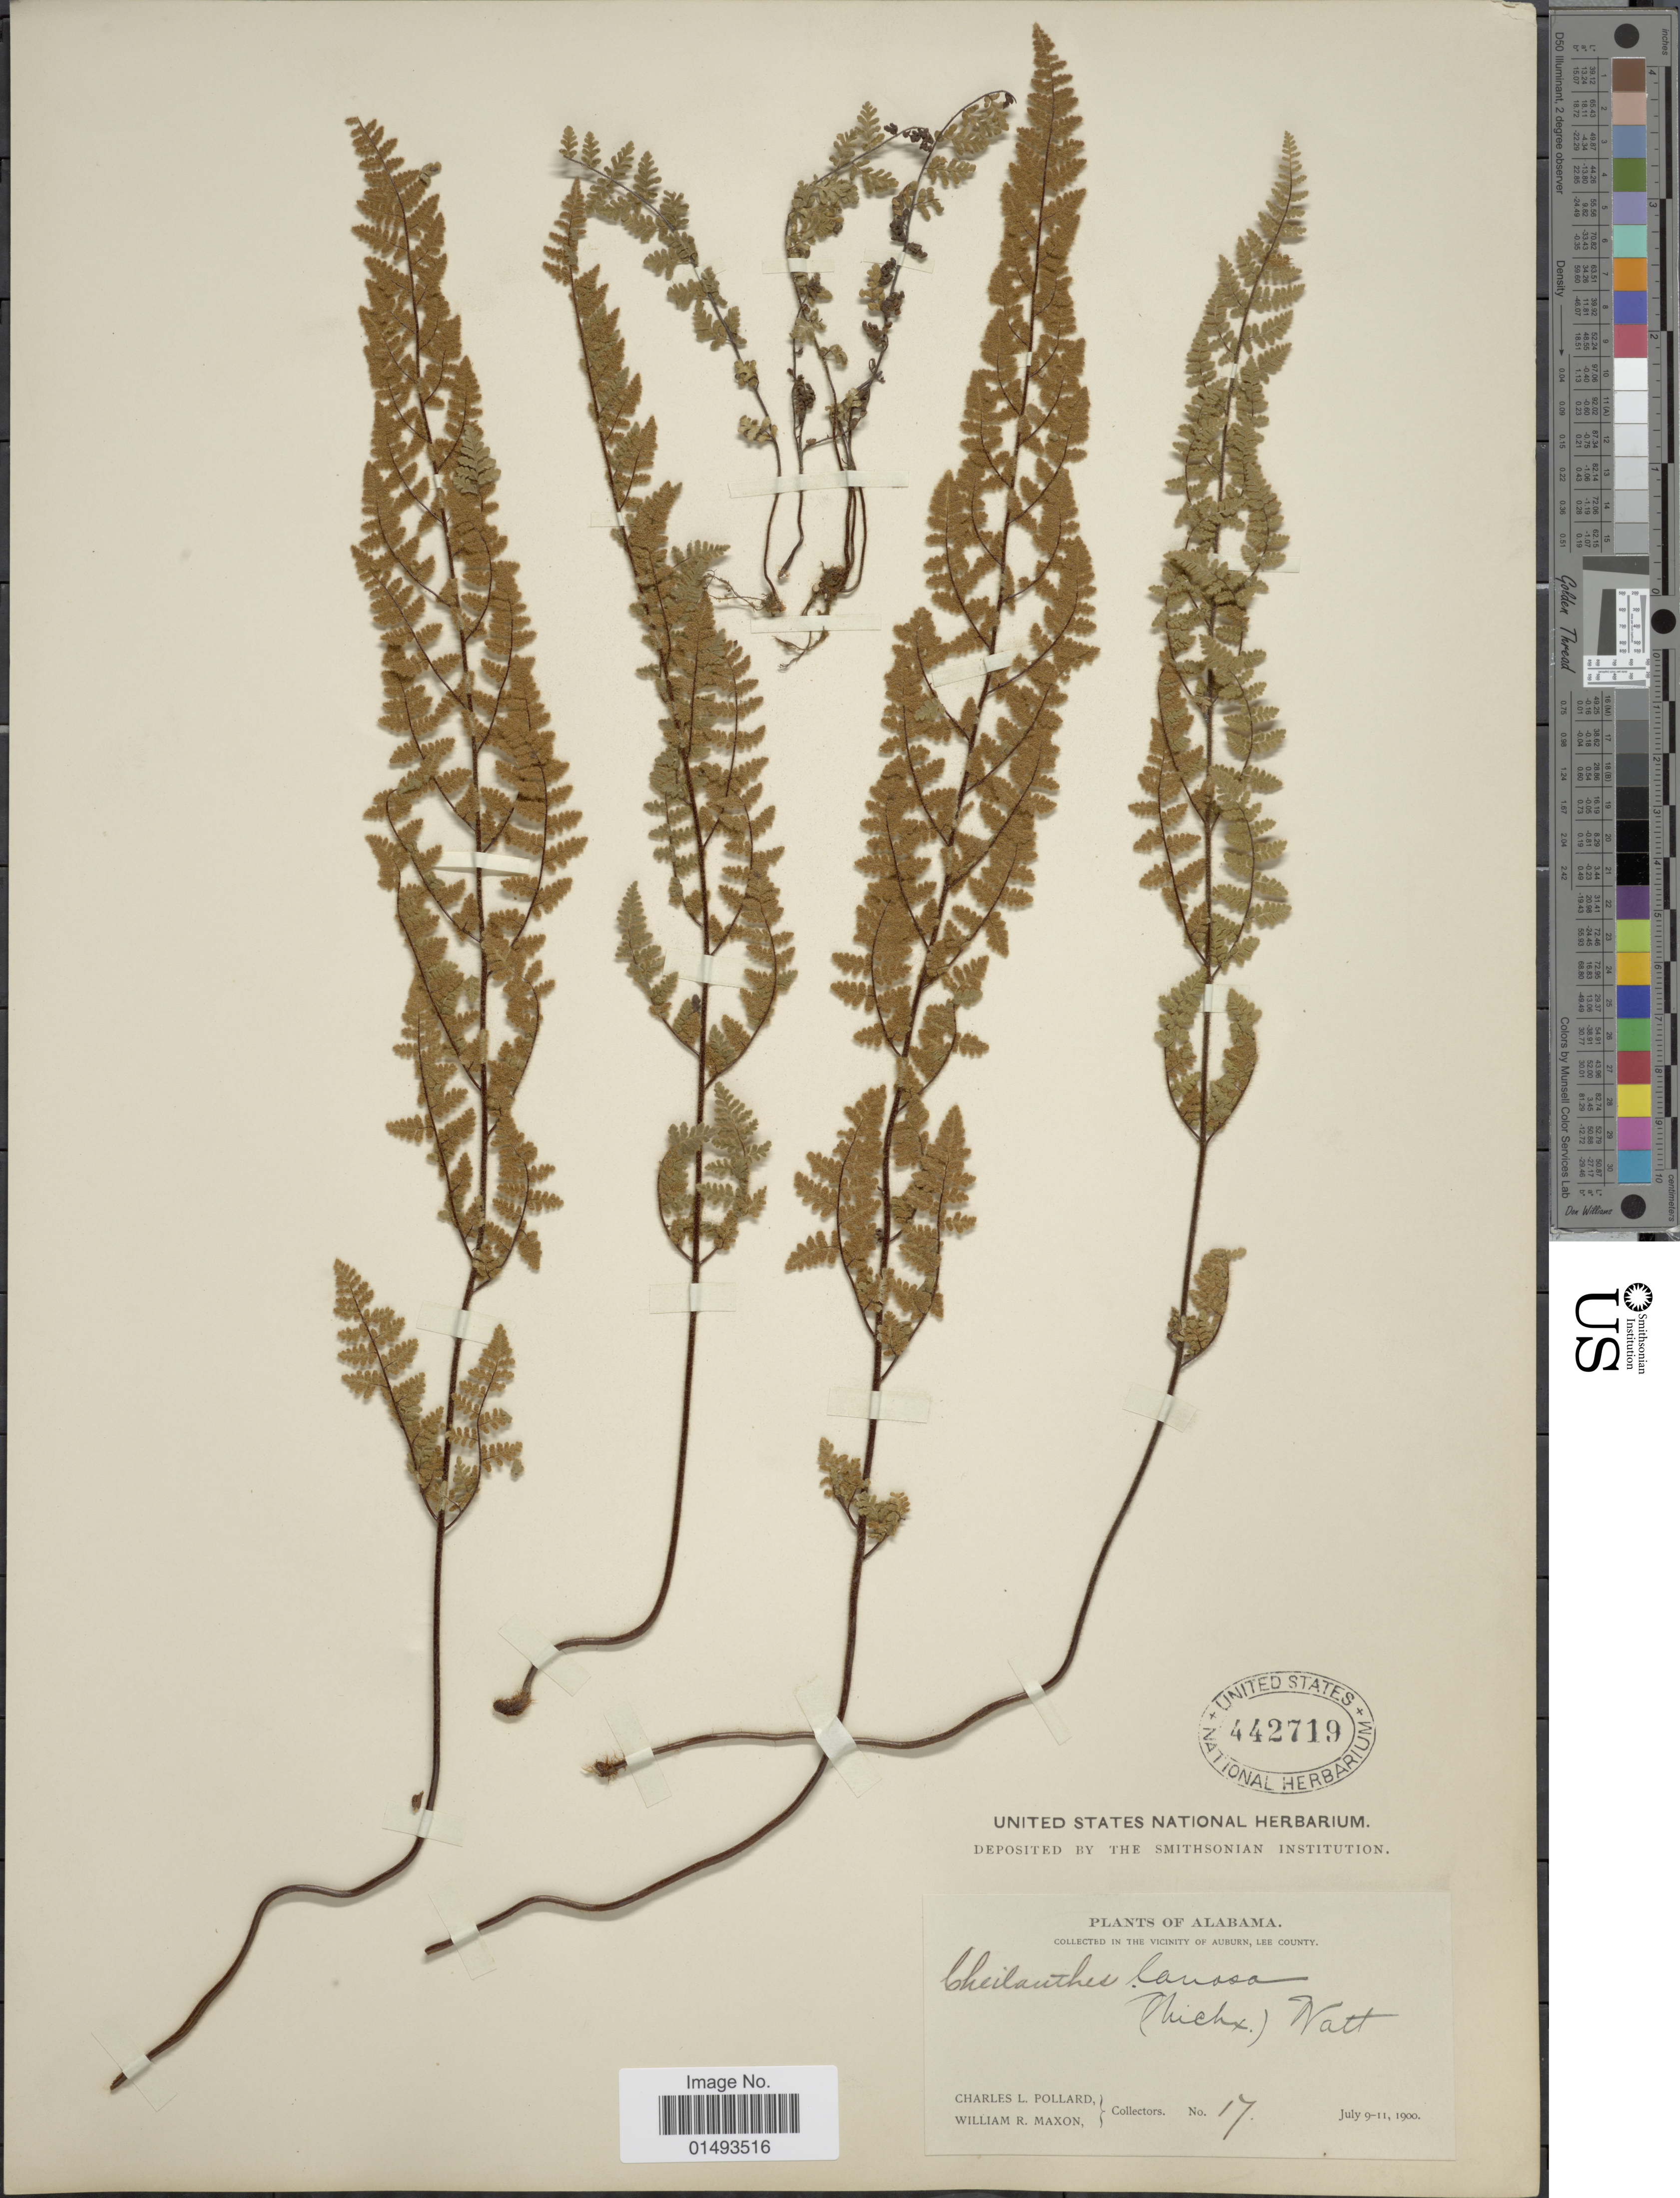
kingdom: Plantae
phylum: Tracheophyta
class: Polypodiopsida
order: Polypodiales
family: Pteridaceae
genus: Myriopteris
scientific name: Myriopteris lanosa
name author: (Michx.) Grusz & Windham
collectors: C. L. Pollard & W. R. Maxon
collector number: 17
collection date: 1900-07-09/1900-07-11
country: United States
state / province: Alabama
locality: Plants of Alabama, vicinity of Aubern, Lee couunty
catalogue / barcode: US 442719